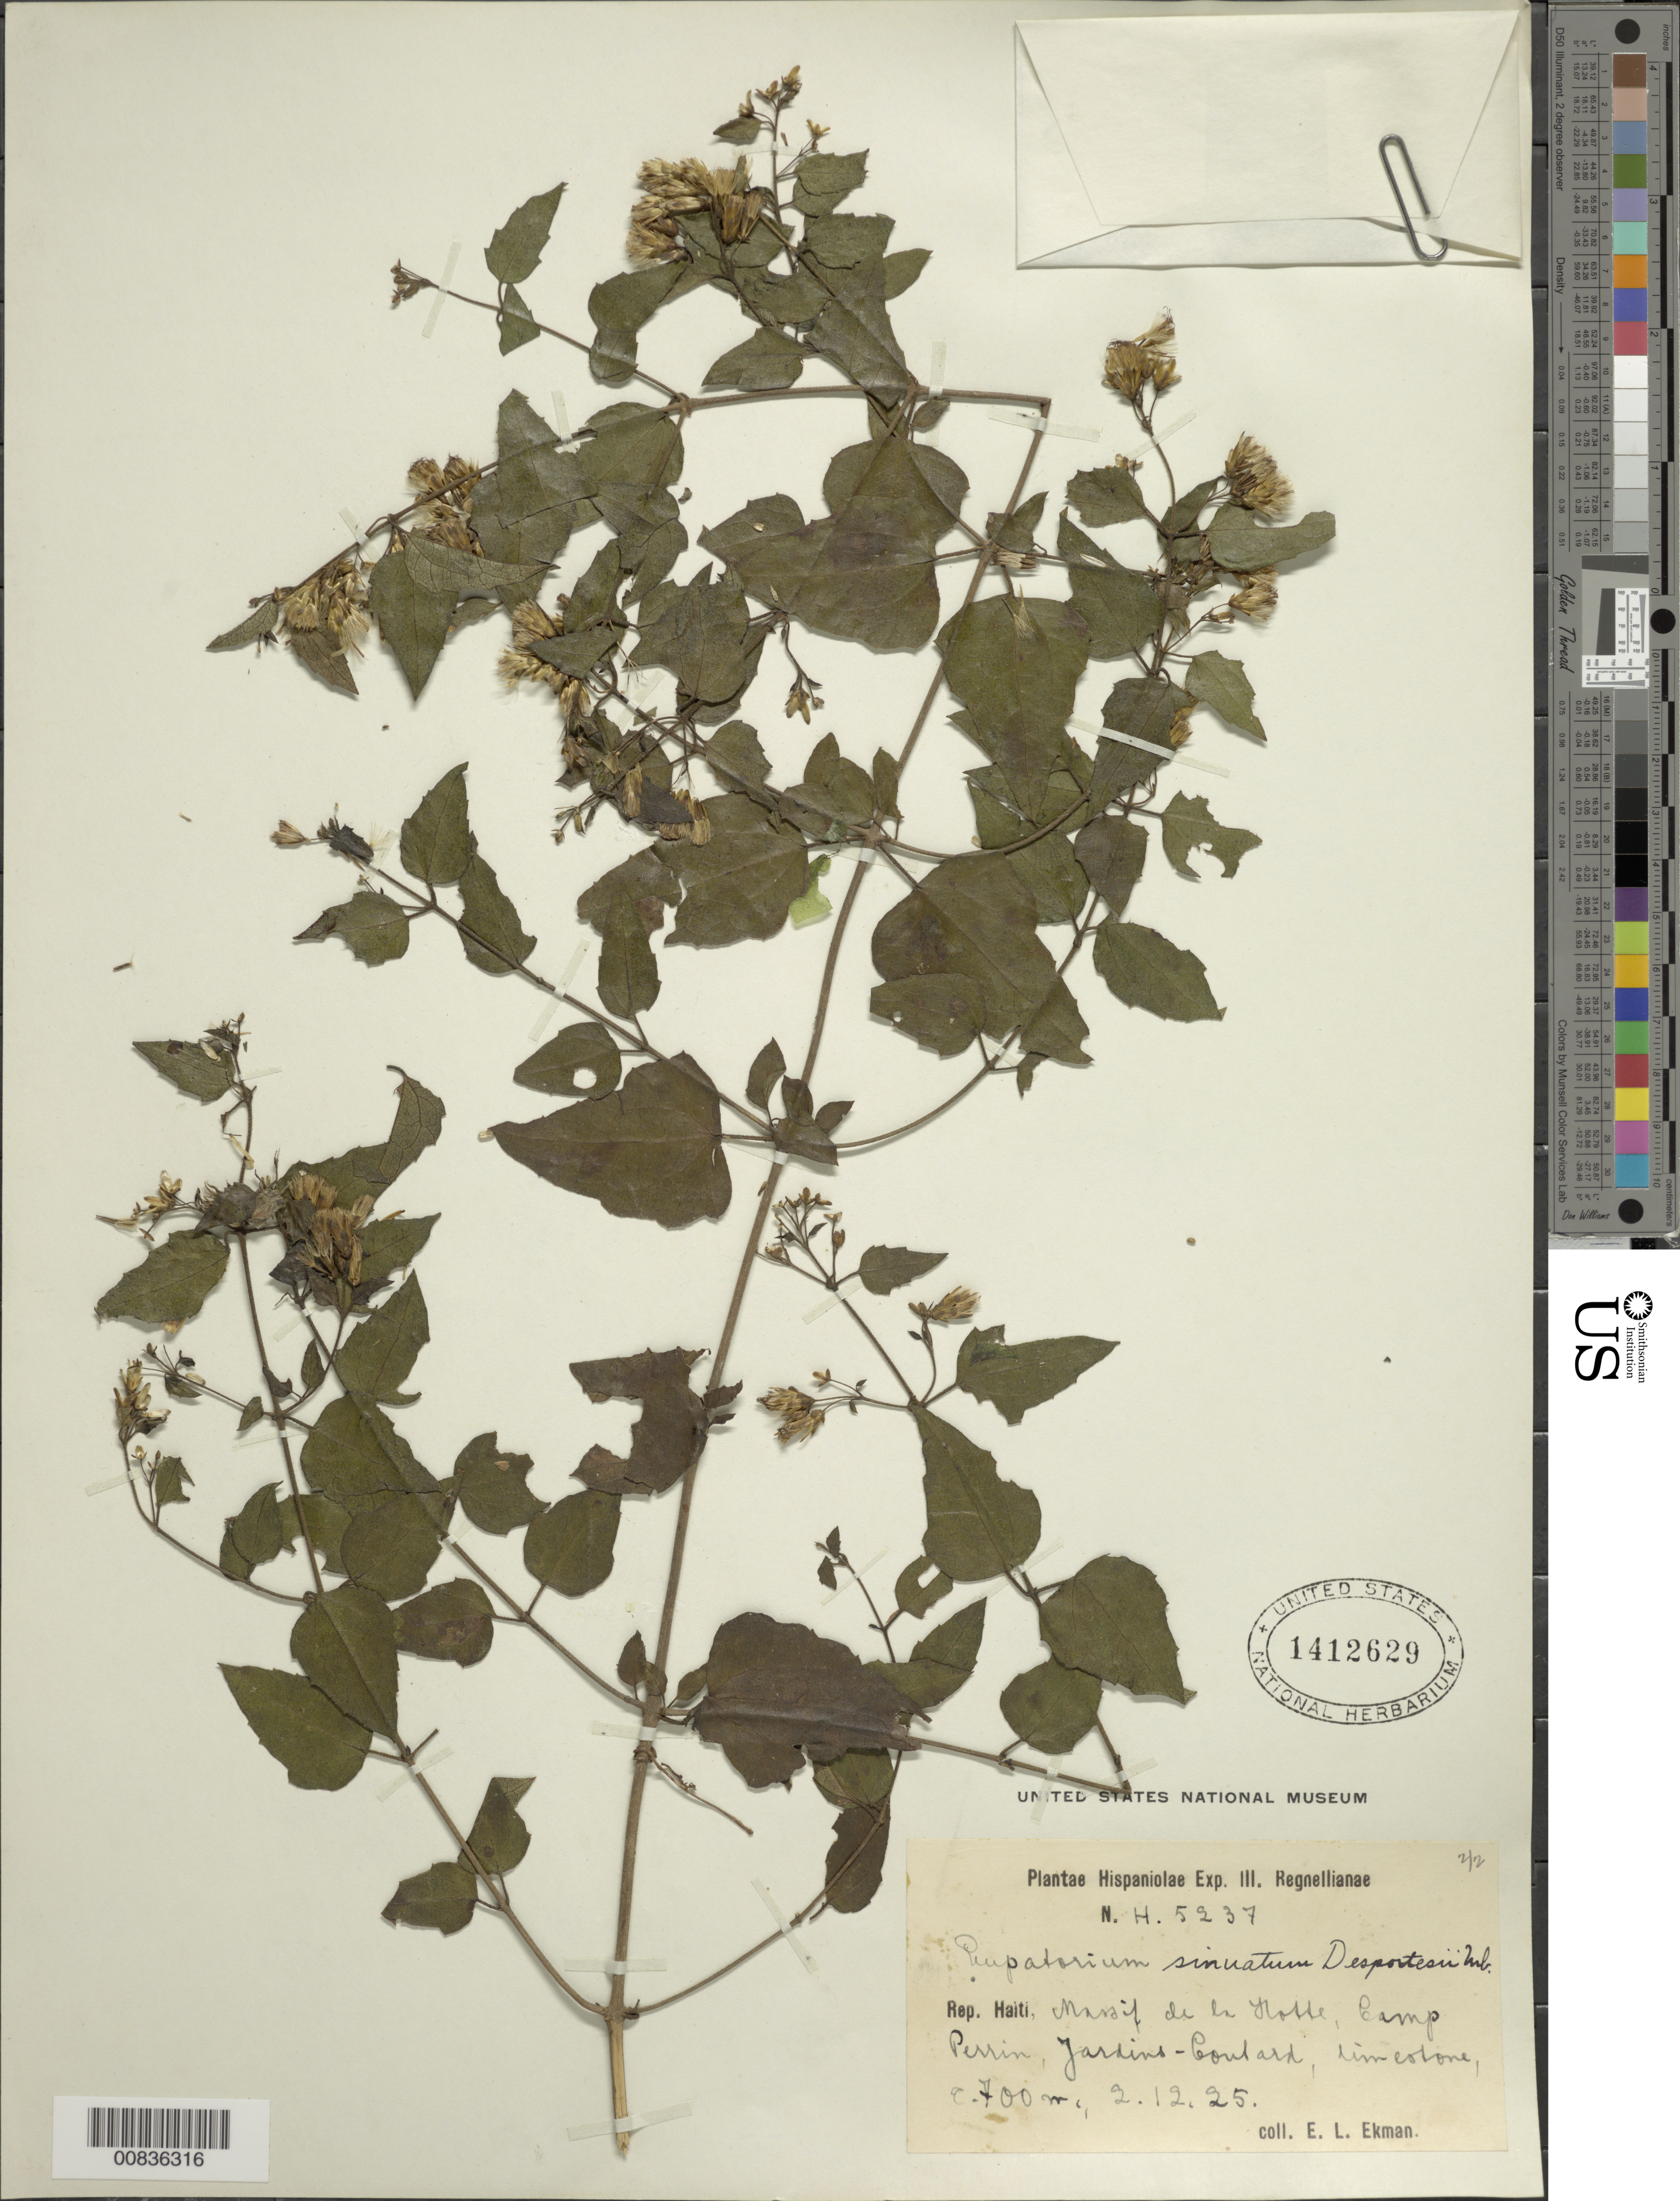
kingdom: Plantae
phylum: Tracheophyta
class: Magnoliopsida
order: Asterales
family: Asteraceae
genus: Chromolaena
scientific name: Chromolaena sinuata var. desportesii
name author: Urb.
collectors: E. L. Ekman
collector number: H 5237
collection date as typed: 02 Dec 1925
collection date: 1925-12-02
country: Haiti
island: Hispaniola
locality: Massif de la Hotte, Camp Perrin, Jardins- Coutard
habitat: On limestone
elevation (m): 700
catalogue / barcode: US 1412629